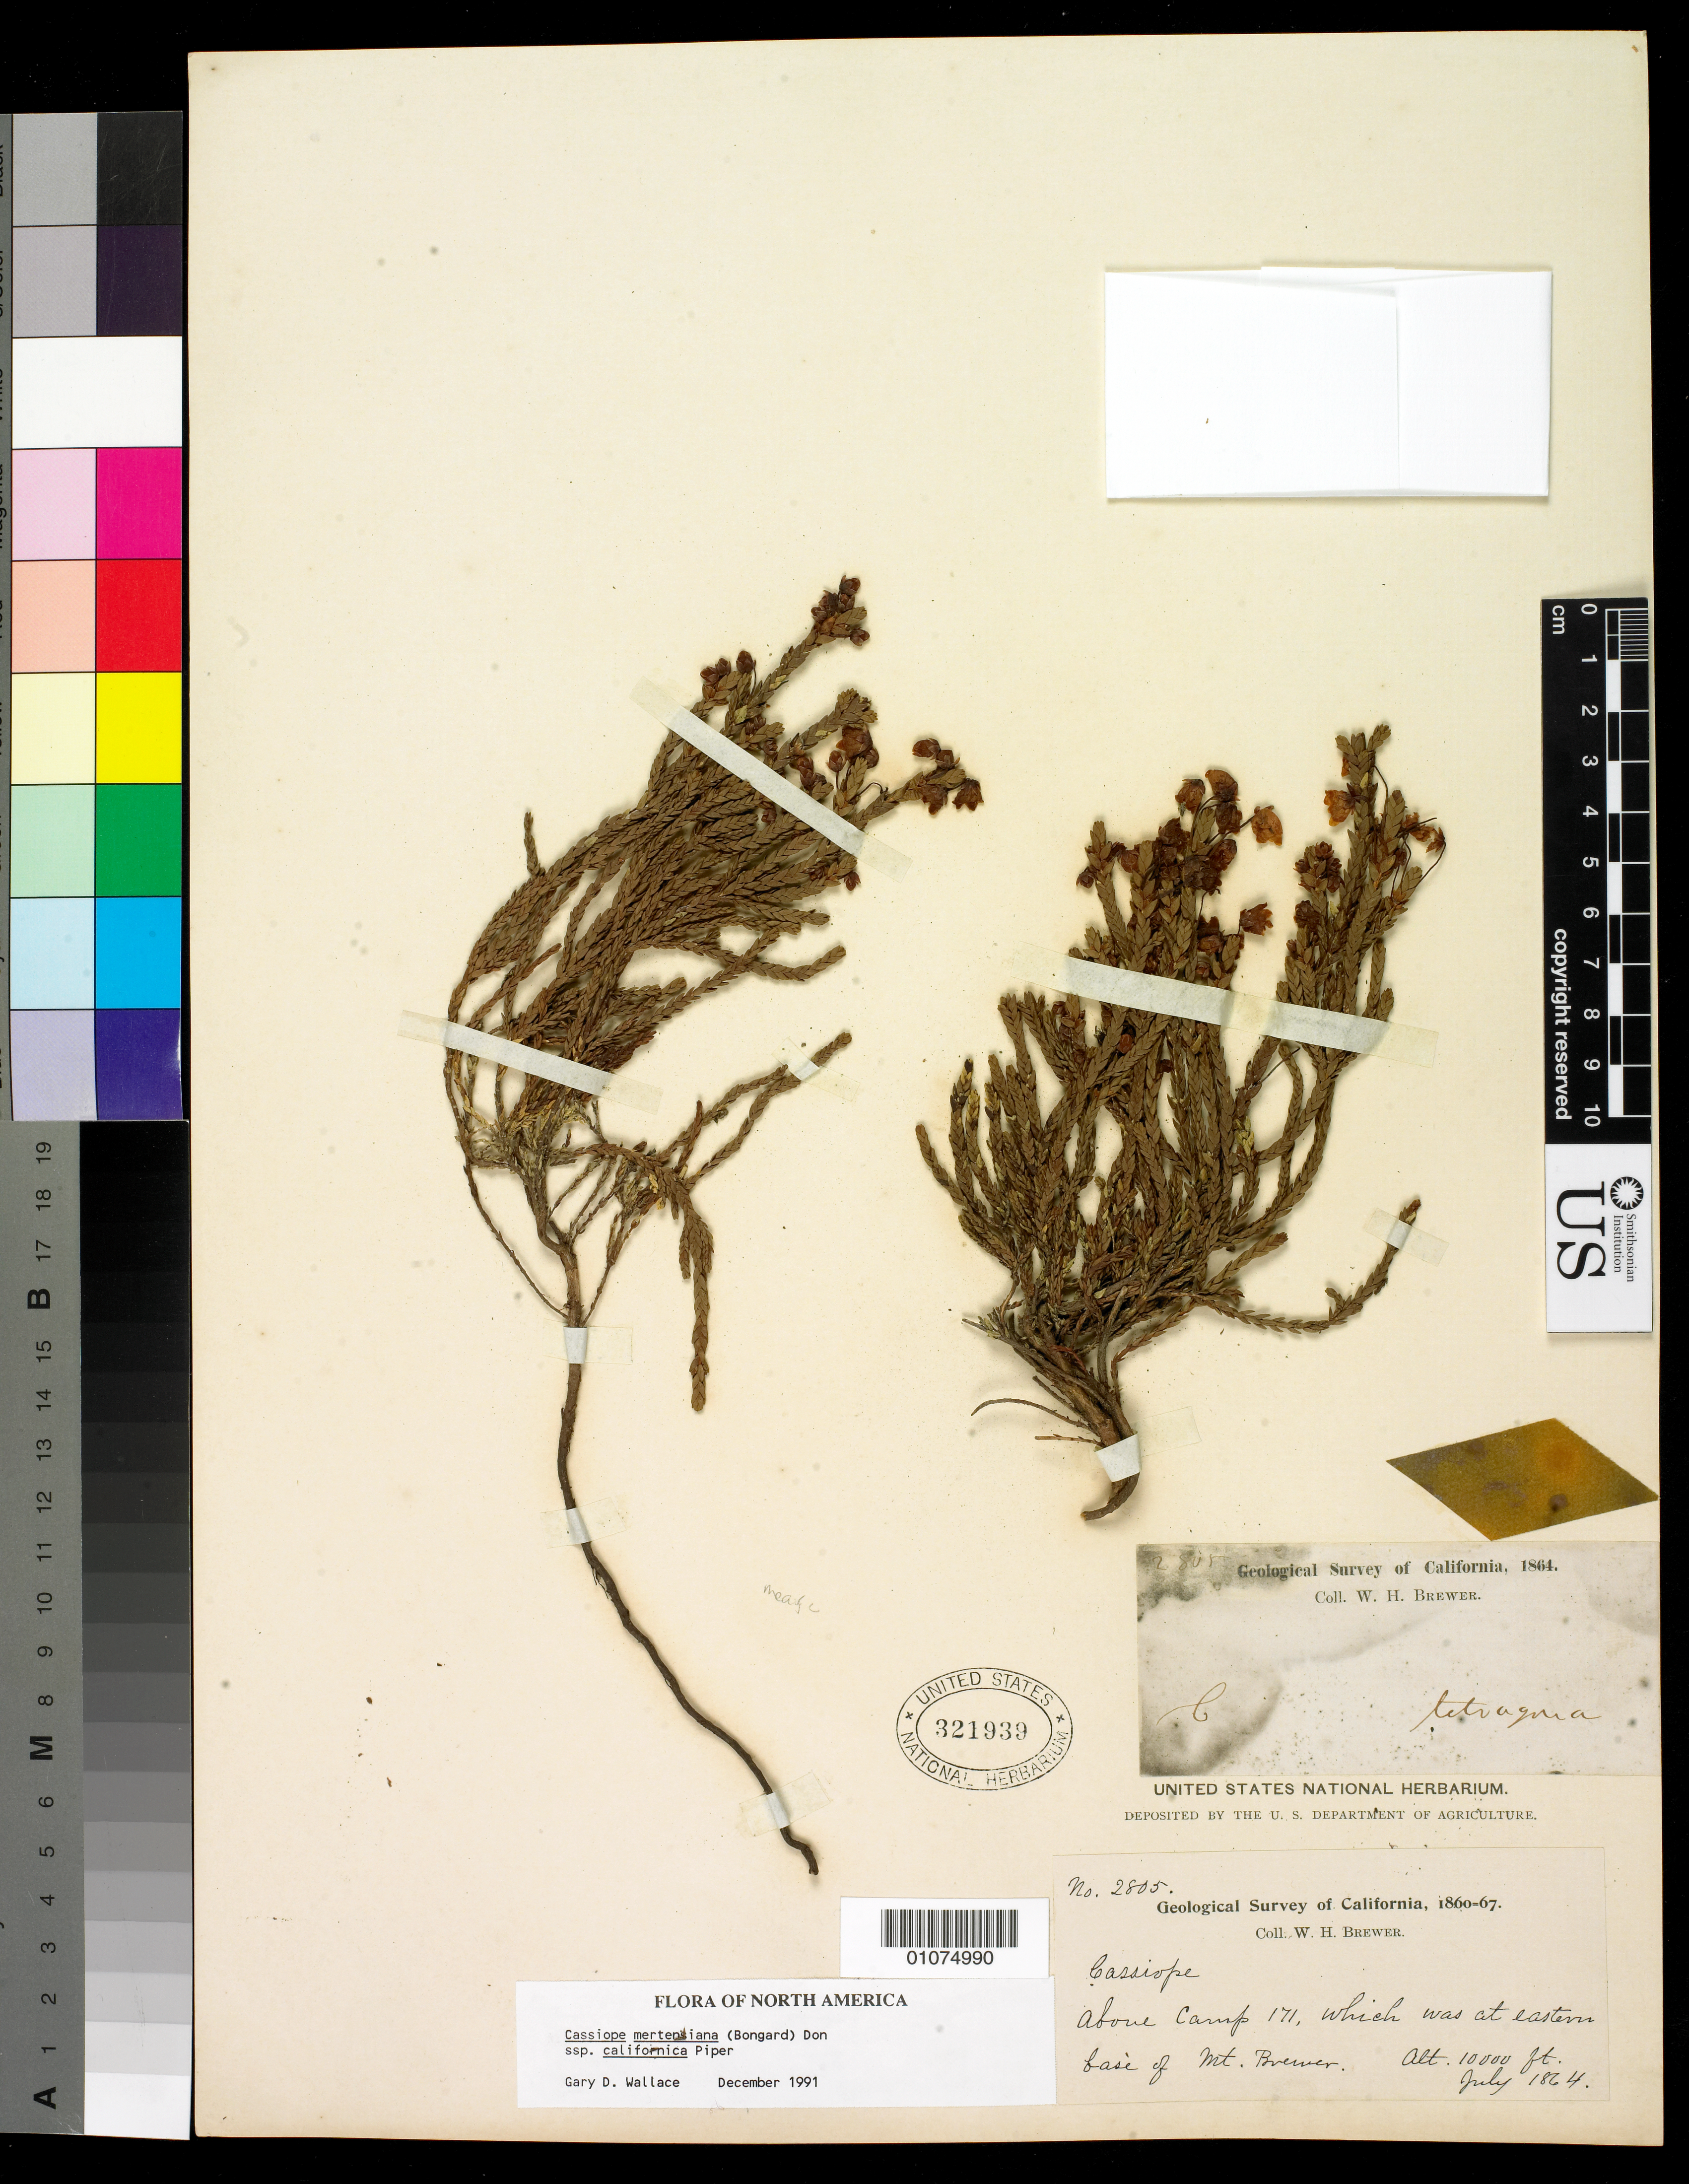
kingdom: Plantae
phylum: Tracheophyta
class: Magnoliopsida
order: Ericales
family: Ericaceae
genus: Cassiope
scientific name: Cassiope mertensiana subsp. californica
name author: Piper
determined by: Wallace, G. D.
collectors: W. H. Brewer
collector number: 2805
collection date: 1864-07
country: United States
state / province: California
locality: Above Camp 171, at eastern base of Mt. Brewer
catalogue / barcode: US 321939